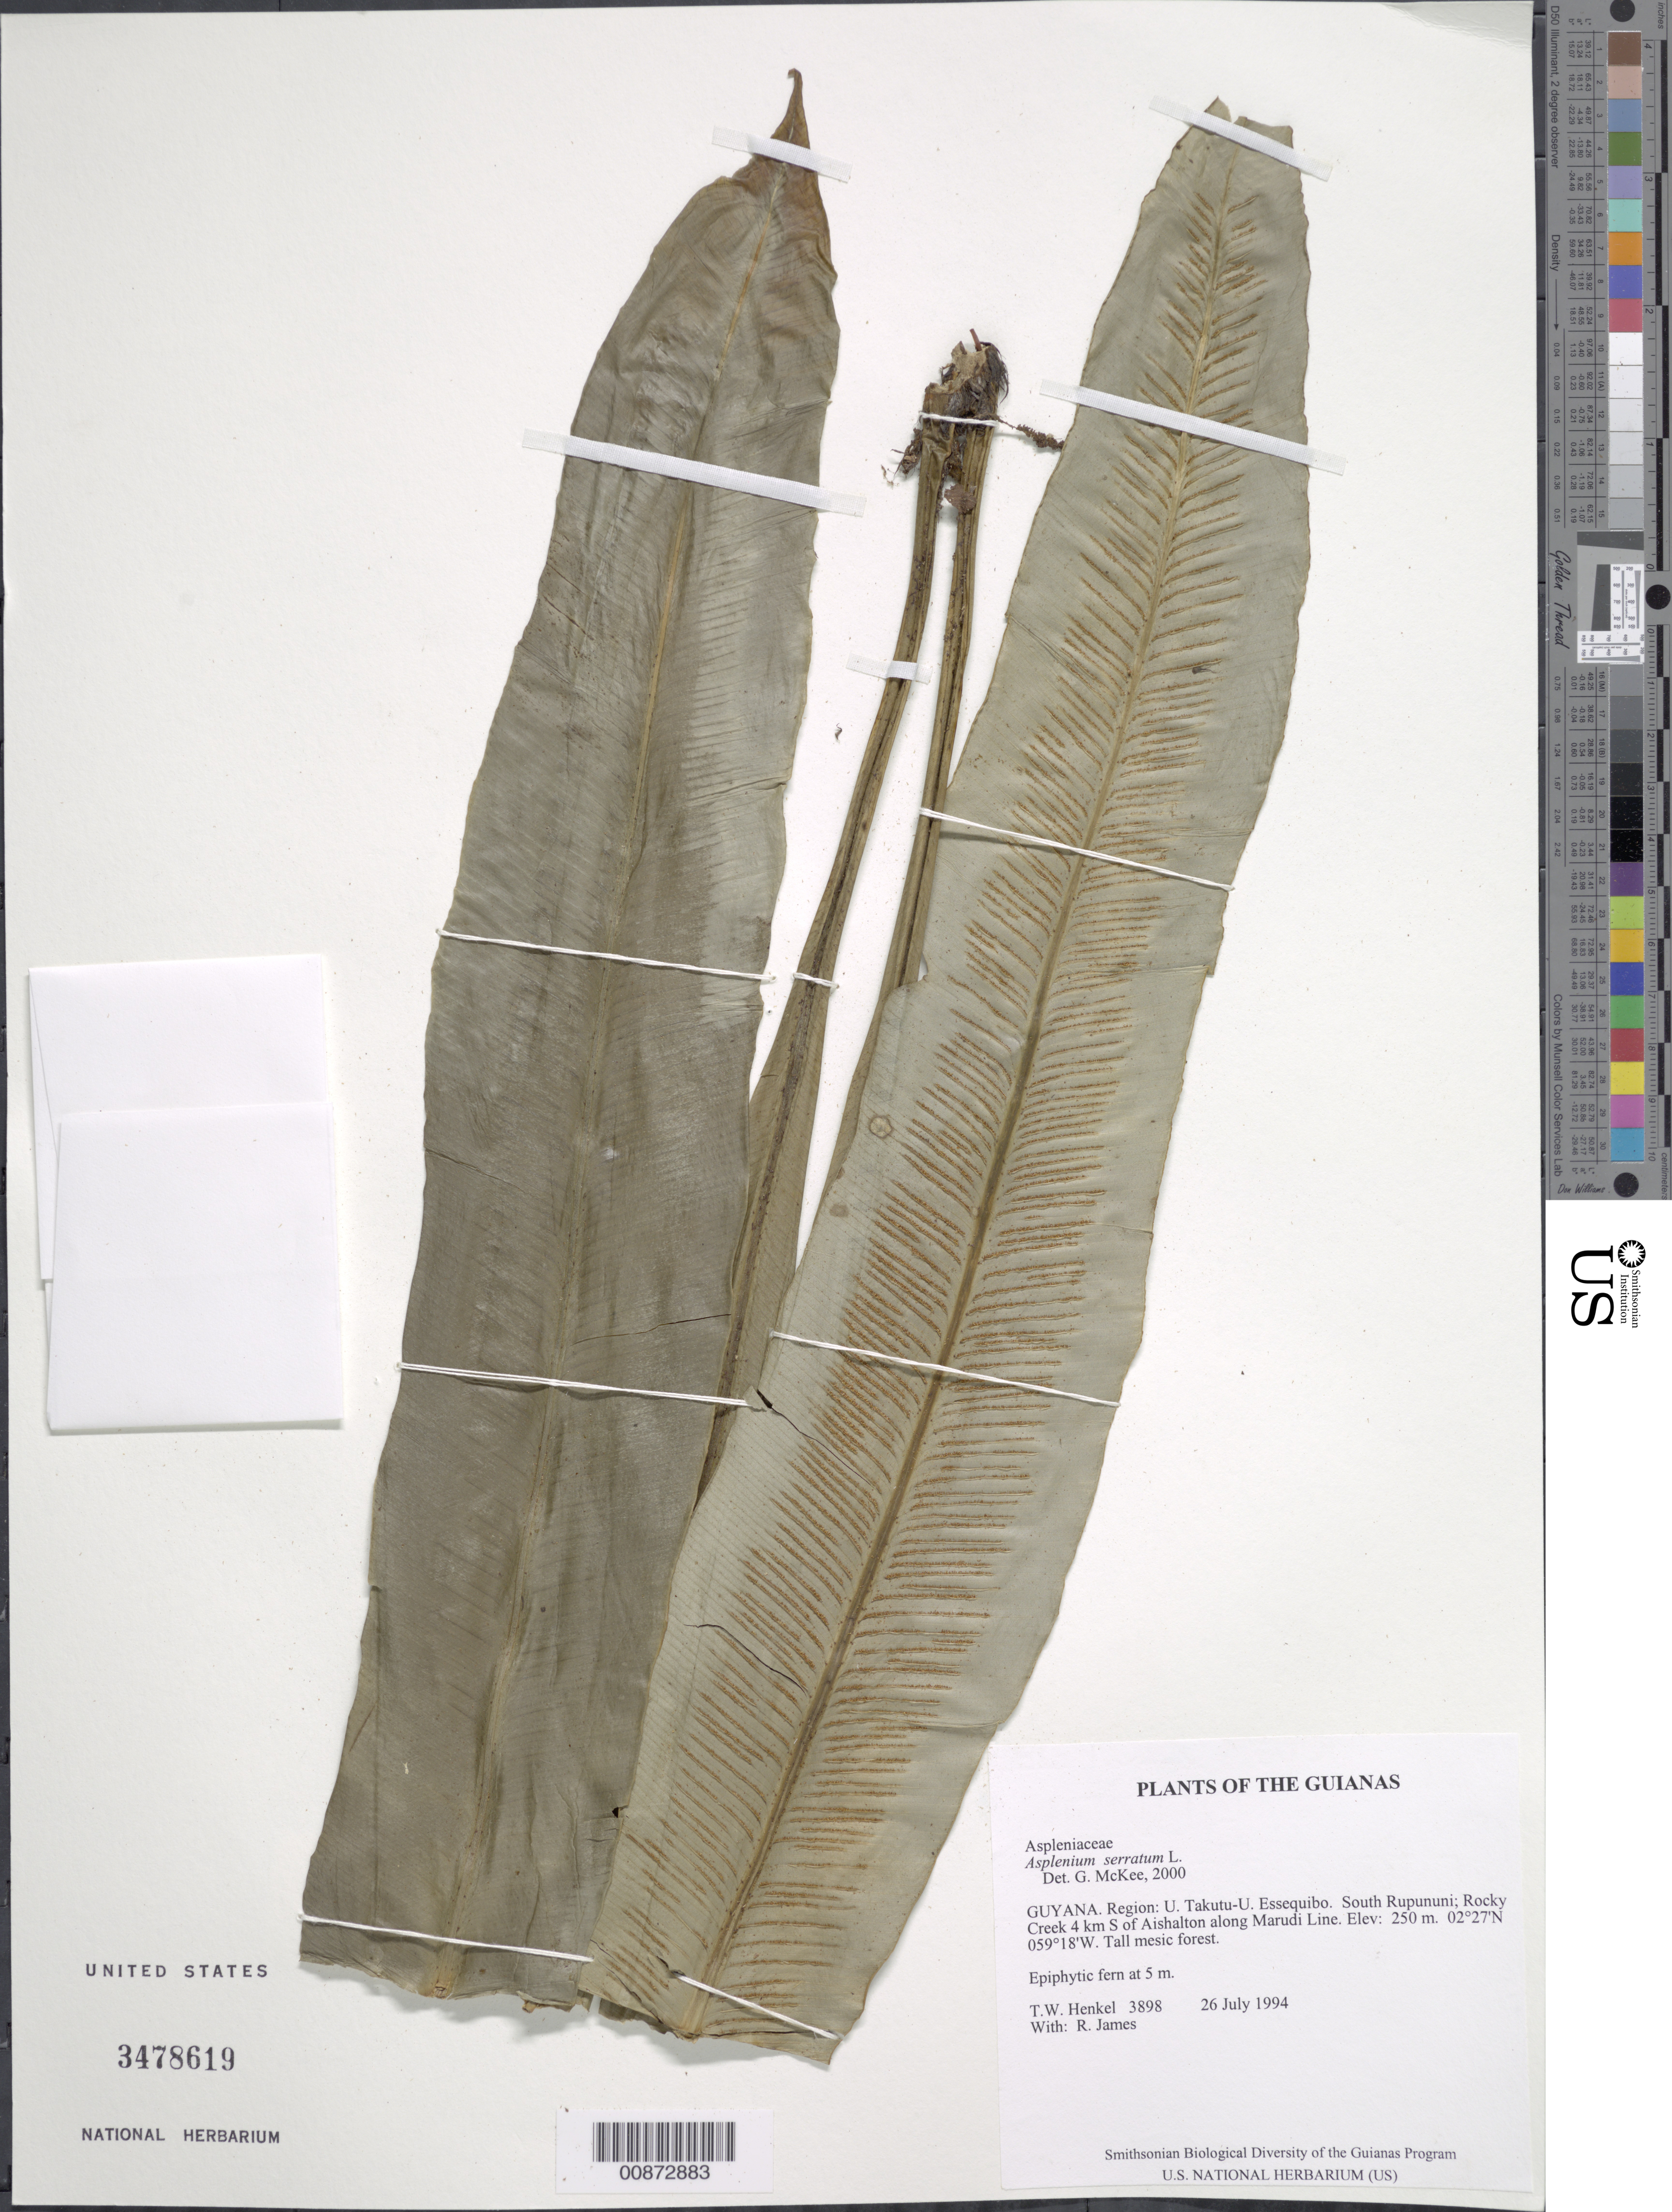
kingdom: Plantae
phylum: Tracheophyta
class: Polypodiopsida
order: Polypodiales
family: Aspleniaceae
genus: Asplenium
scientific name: Asplenium serratum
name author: L.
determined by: McKee, G. S., (US), NMNH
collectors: T. Henkel & R. James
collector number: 3898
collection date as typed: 26 July 1994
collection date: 1994-07-26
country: Guyana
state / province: U. Takutu-U. Essequibo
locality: South Rupununi; Rocky Creek 4 km S of Aishalton along Marudi Line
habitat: Tall mesic forest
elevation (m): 250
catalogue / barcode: US 3478619